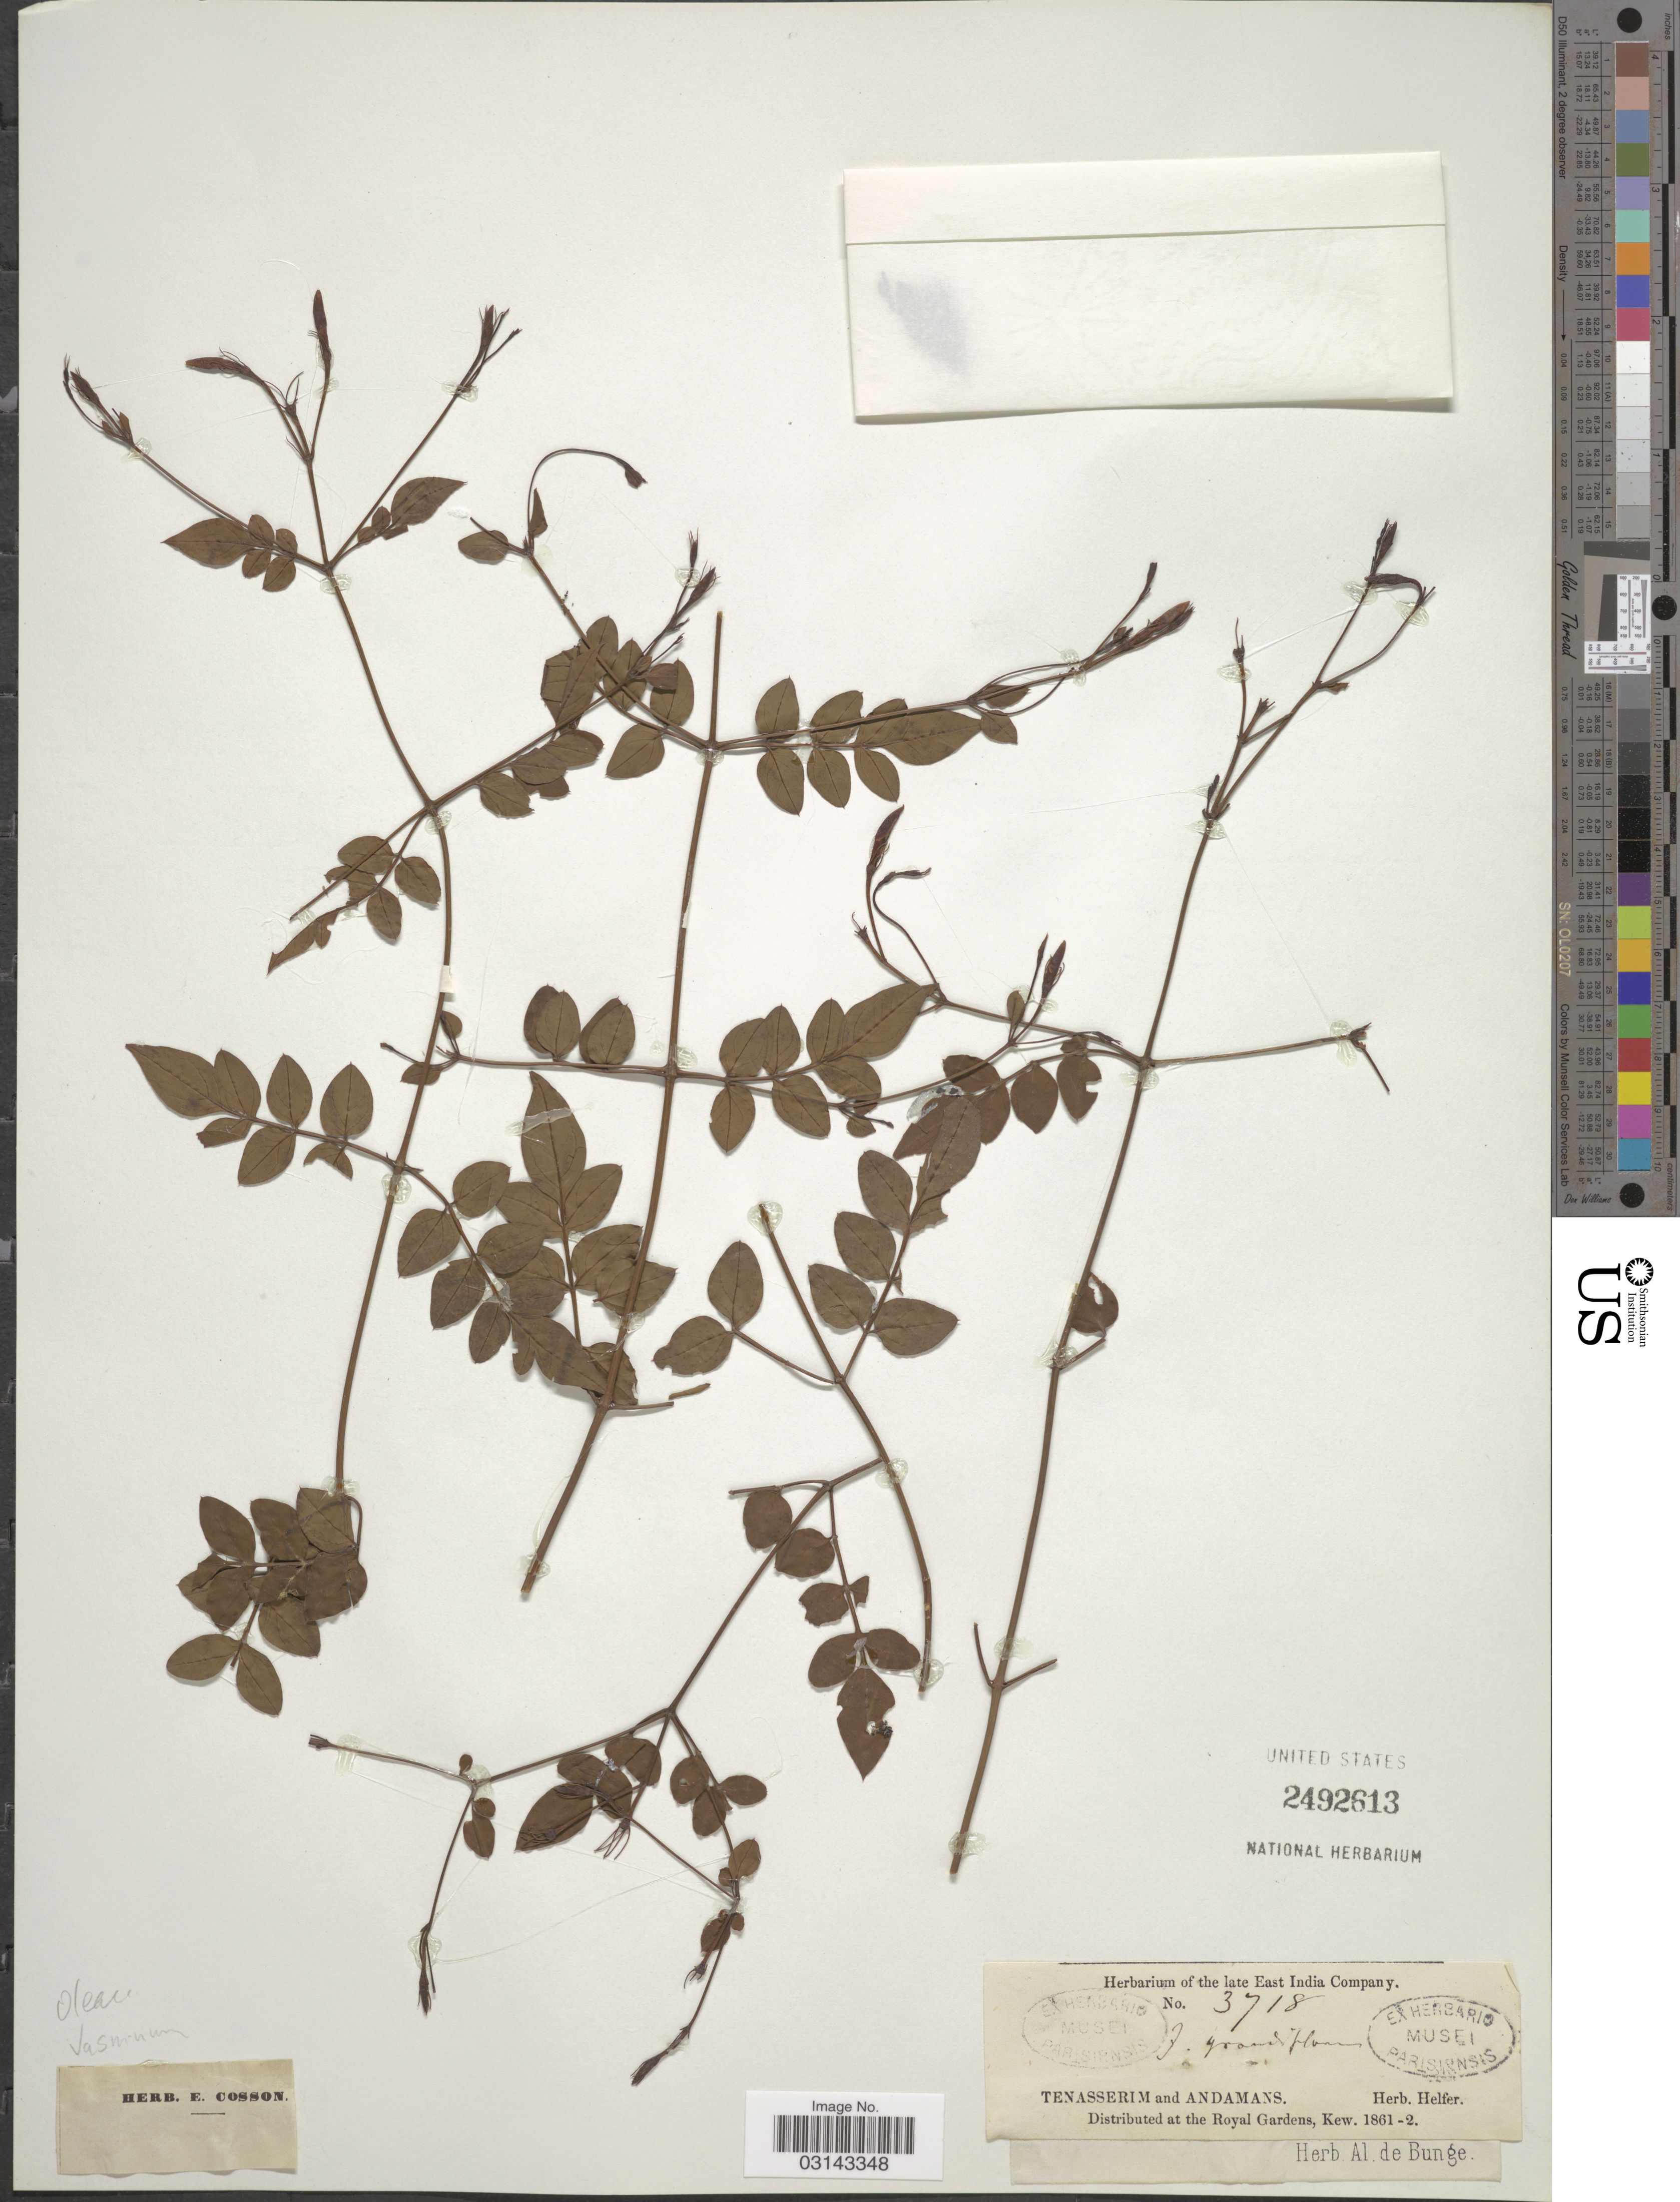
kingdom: Plantae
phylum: Tracheophyta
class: Magnoliopsida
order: Lamiales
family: Oleaceae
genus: Jasminum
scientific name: Jasminum grandiflorum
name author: L.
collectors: Ex herb. Helfer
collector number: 3718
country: India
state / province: Andaman and Nicobar Islands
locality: Tenasserim and Andamans.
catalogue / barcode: US 2492613